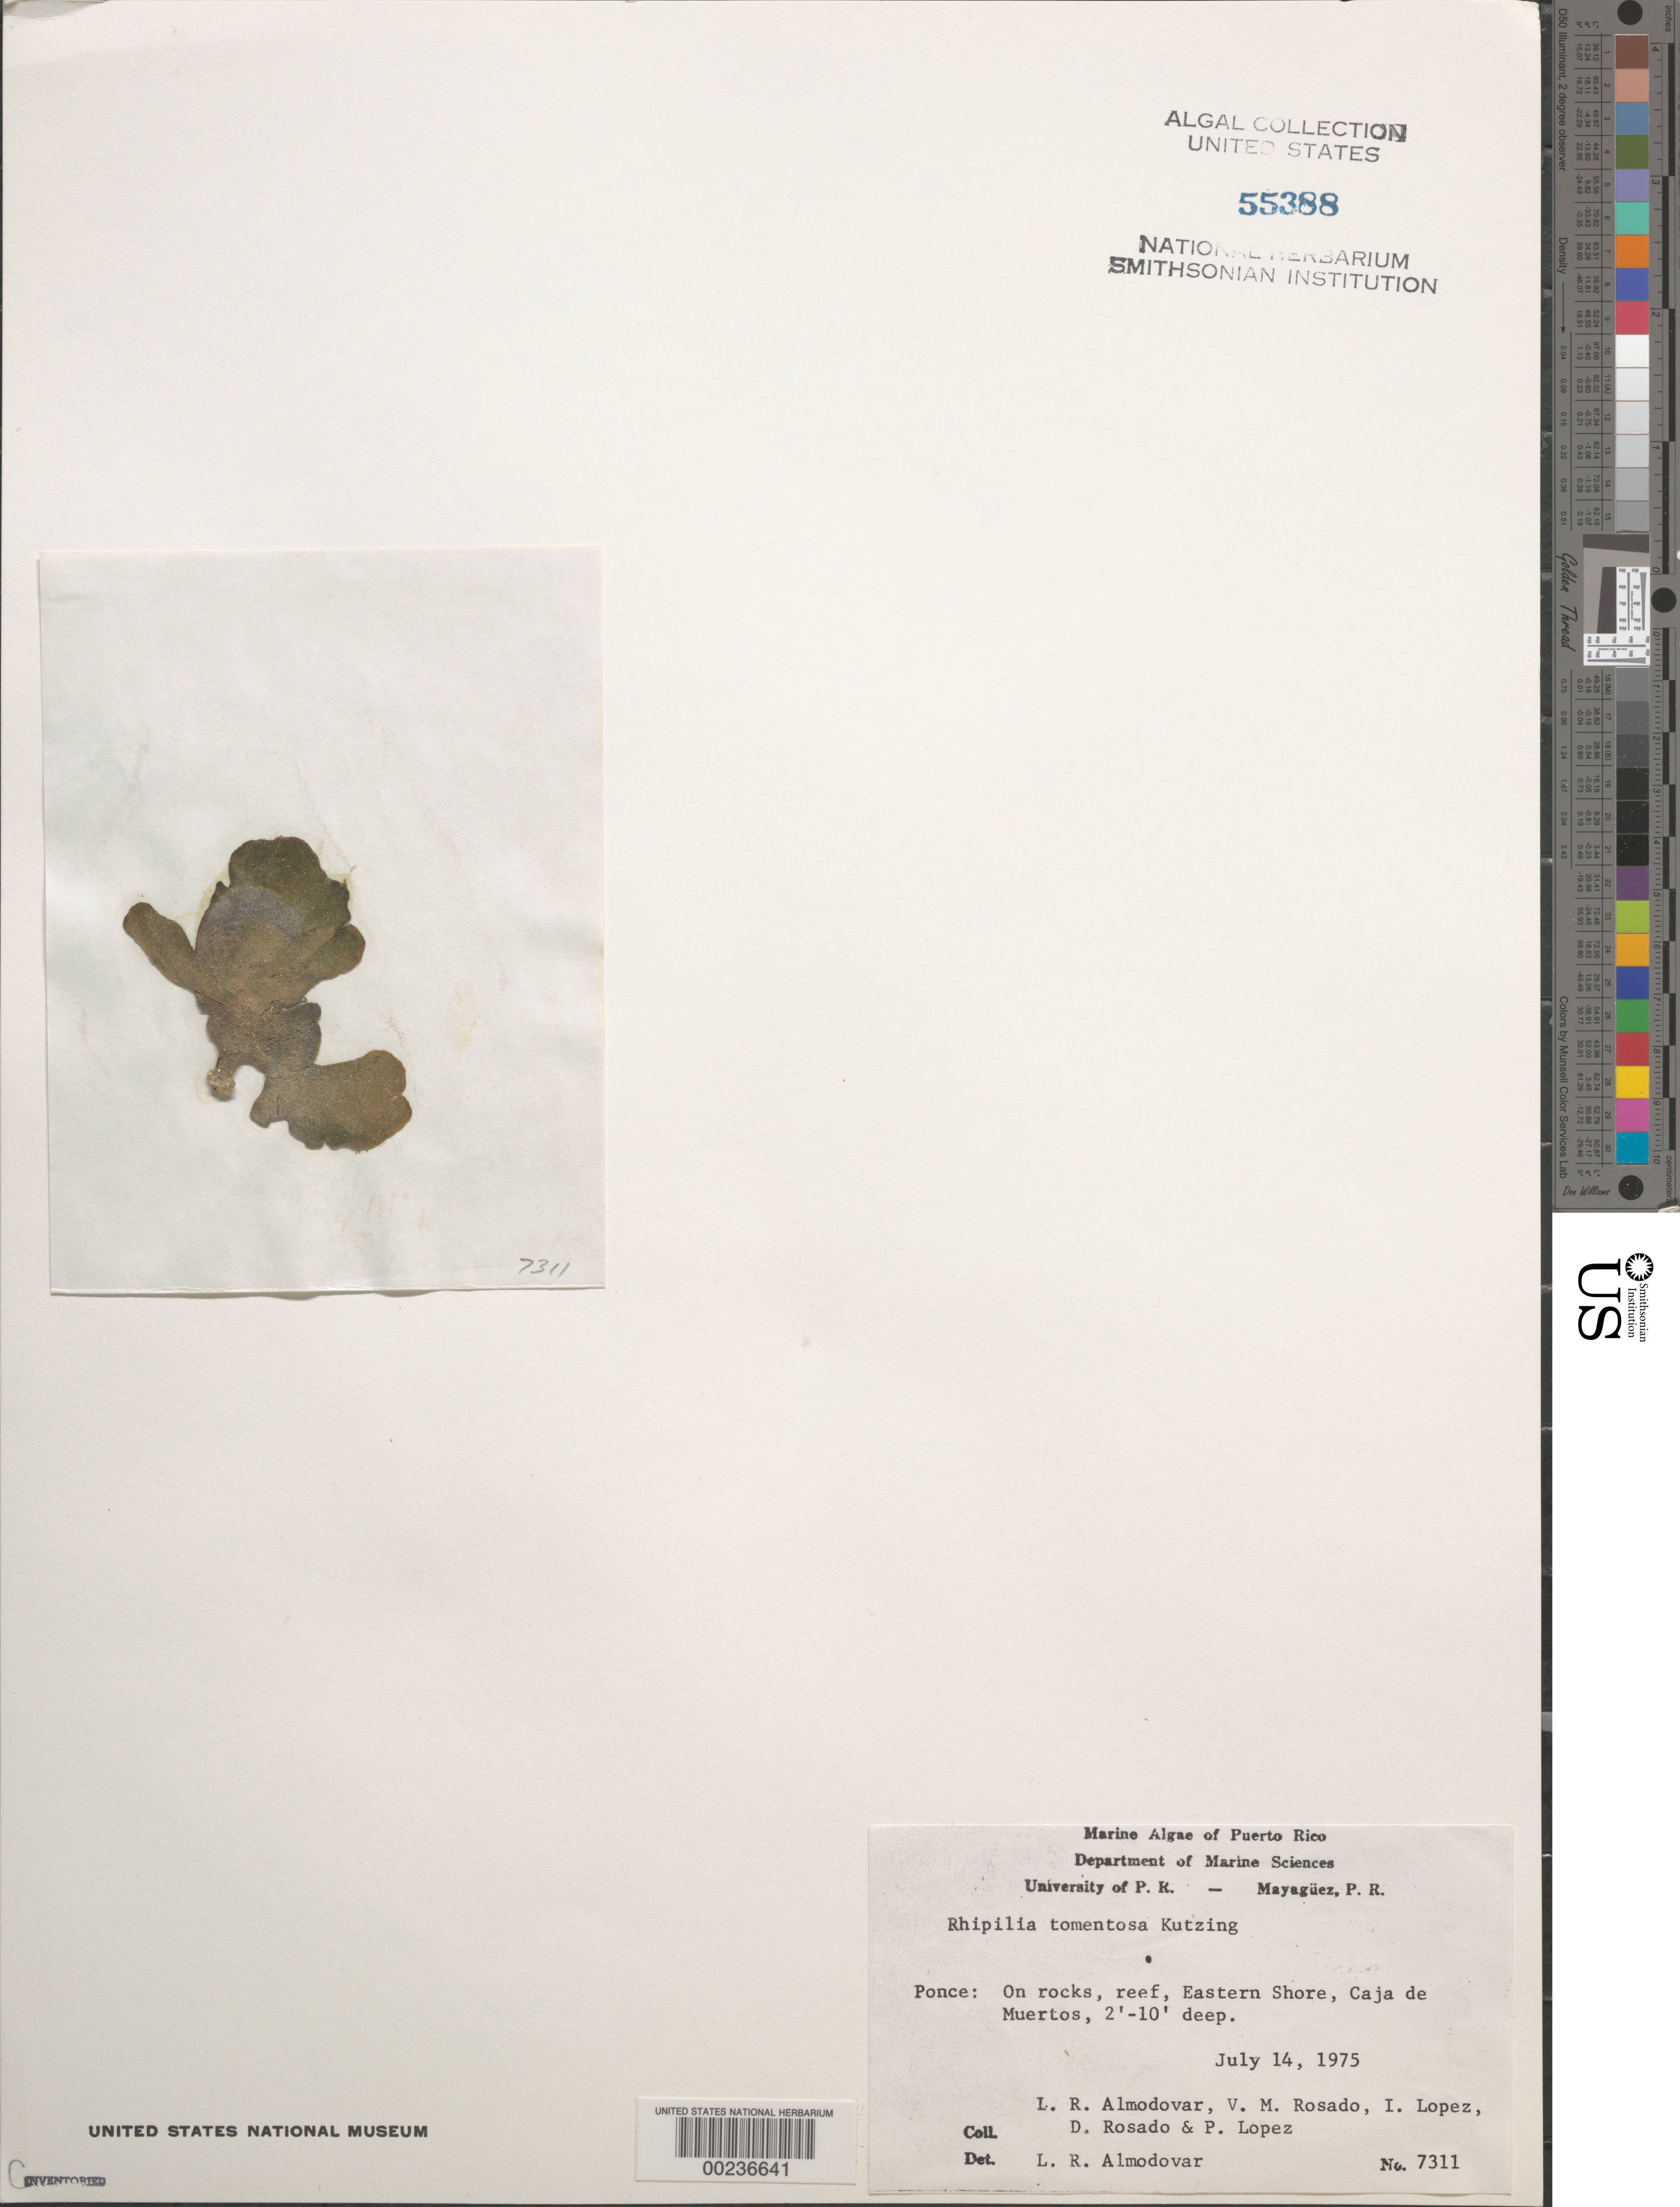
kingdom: Plantae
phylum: Chlorophyta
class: Ulvophyceae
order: Bryopsidales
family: Rhipiliaceae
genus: Rhipilia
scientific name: Rhipilia tomentosa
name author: Kütz.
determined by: Almodovar, L. R.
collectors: L. Almodovar, V. Rosado, I. Lopéz, D. Rosado & P. Lopez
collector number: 7311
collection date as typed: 14 Jul 1975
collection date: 1975-07-14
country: Puerto Rico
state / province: Ponce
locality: Caja de muertos, eastern shore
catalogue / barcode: US 55388